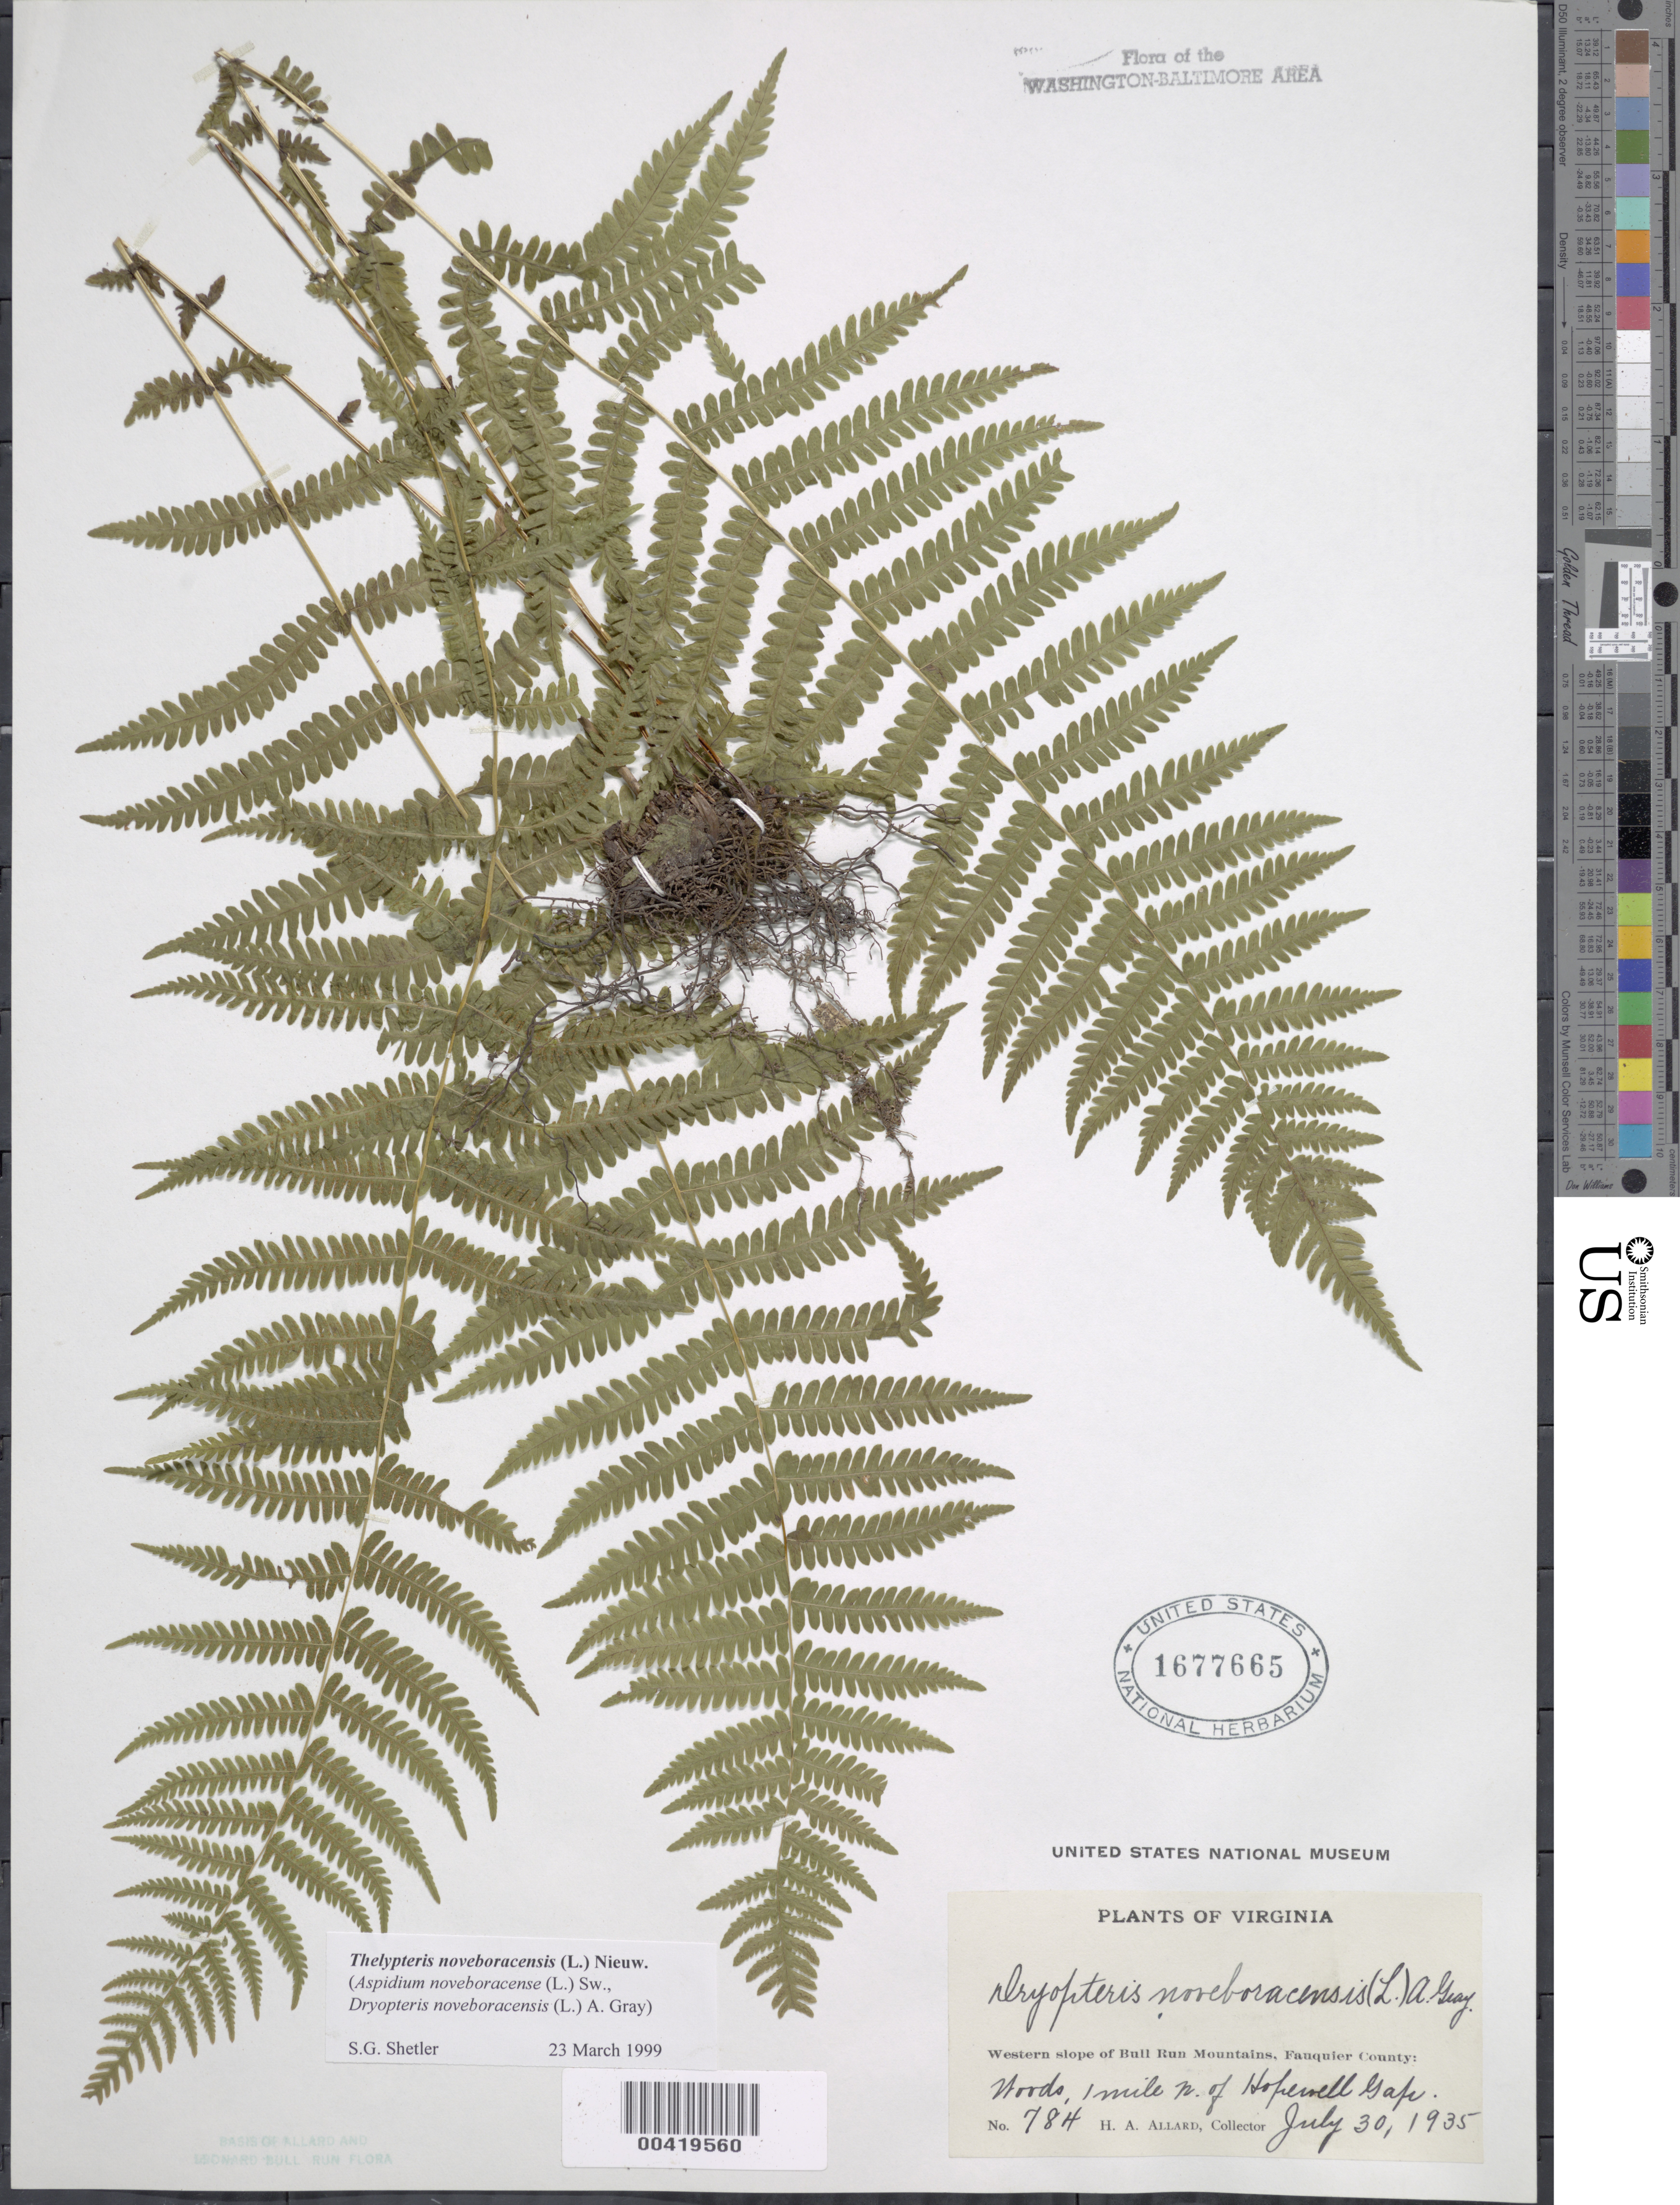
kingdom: Plantae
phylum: Tracheophyta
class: Polypodiopsida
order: Polypodiales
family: Thelypteridaceae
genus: Parathelypteris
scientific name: Parathelypteris noveboracensis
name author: (L.) Ching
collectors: H. A. Allard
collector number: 784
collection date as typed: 30 Jul 1935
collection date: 1935-07-30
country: United States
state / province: Virginia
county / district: Fauquier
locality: North of Hopewell Gap Bull Run Mts.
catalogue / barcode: US 1677665